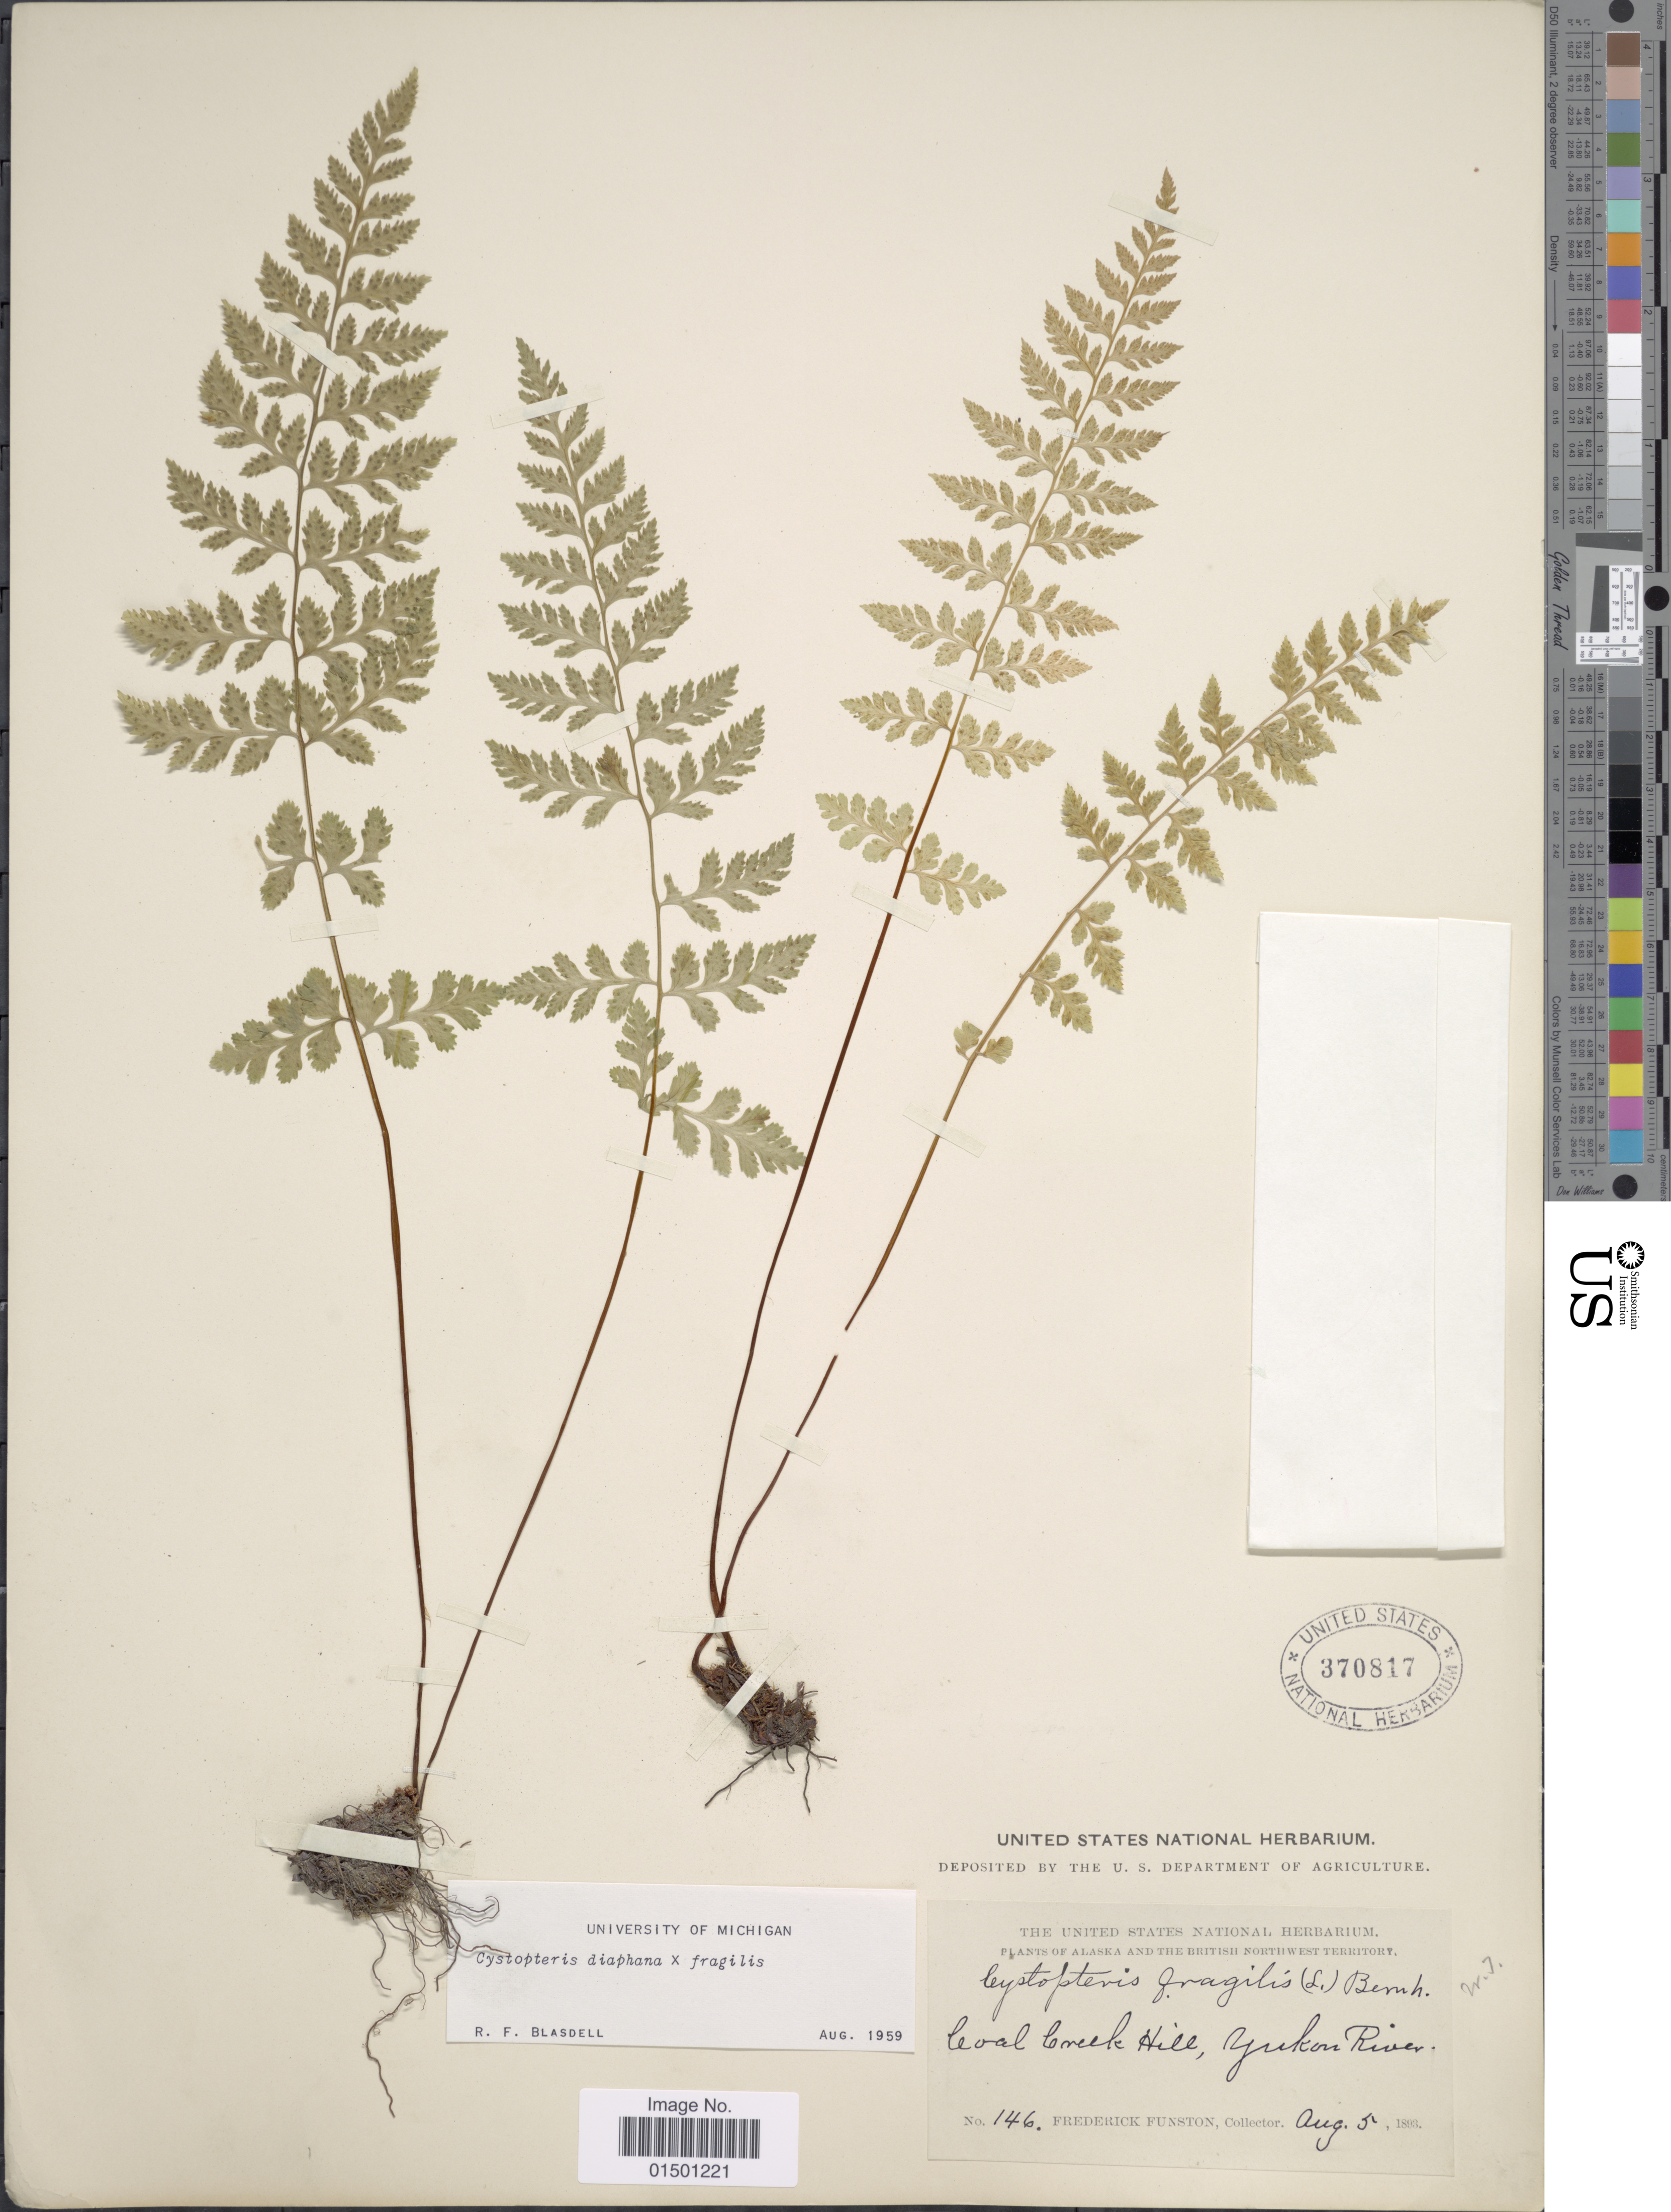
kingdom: Plantae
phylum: Tracheophyta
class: Polypodiopsida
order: Polypodiales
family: Cystopteridaceae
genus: Cystopteris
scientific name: Cystopteris diaphana x C. fragilis (L.) Bernh.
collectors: F. Funston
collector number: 146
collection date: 1893-08-05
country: United States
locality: Alaska and British Northwest Territory, Ceval Creek Hill, Yukon River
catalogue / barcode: US 370817